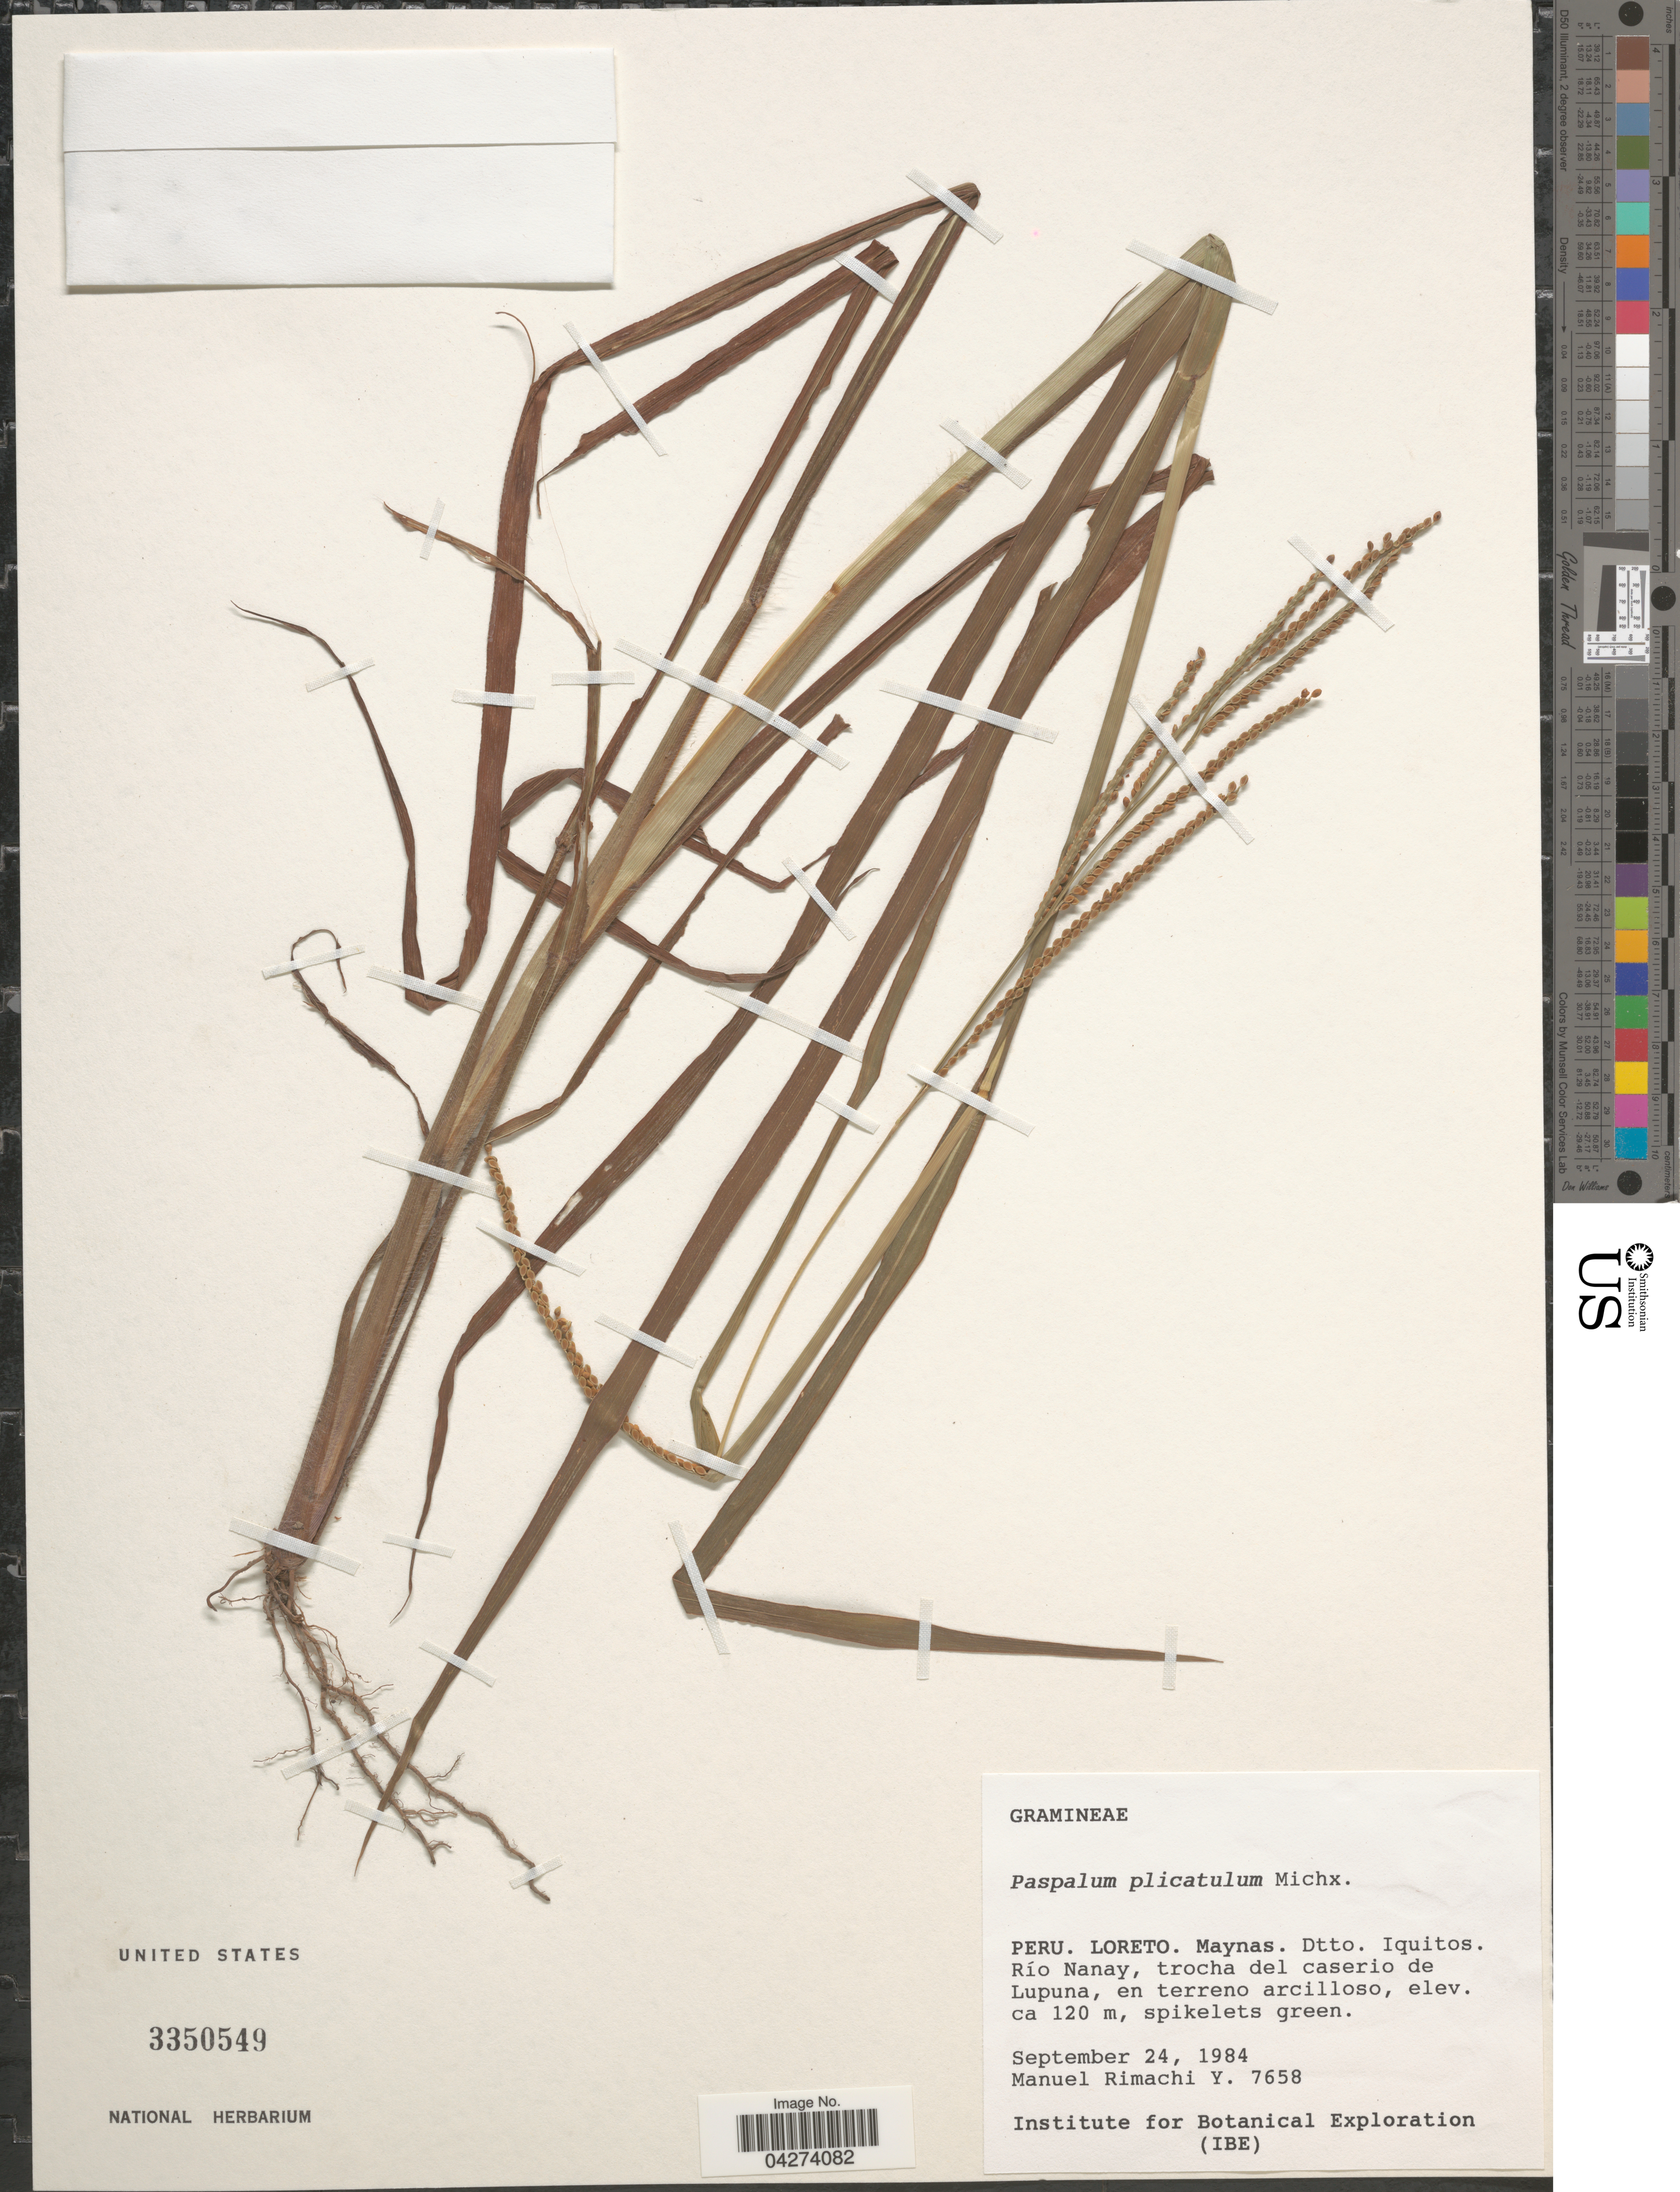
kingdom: Plantae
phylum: Tracheophyta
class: Liliopsida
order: Poales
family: Poaceae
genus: Paspalum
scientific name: Paspalum plicatulum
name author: Michx.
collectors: M. Rimachi Y.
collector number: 7658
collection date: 1984-09-24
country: Peru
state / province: Loreto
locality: Maynas. Dtto. Iquitos. Río Nanay, trocha del caserio de Lupuna, en terreno arcilloso. Institute for Botanical Exploration (IBE).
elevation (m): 120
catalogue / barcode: US 3350549